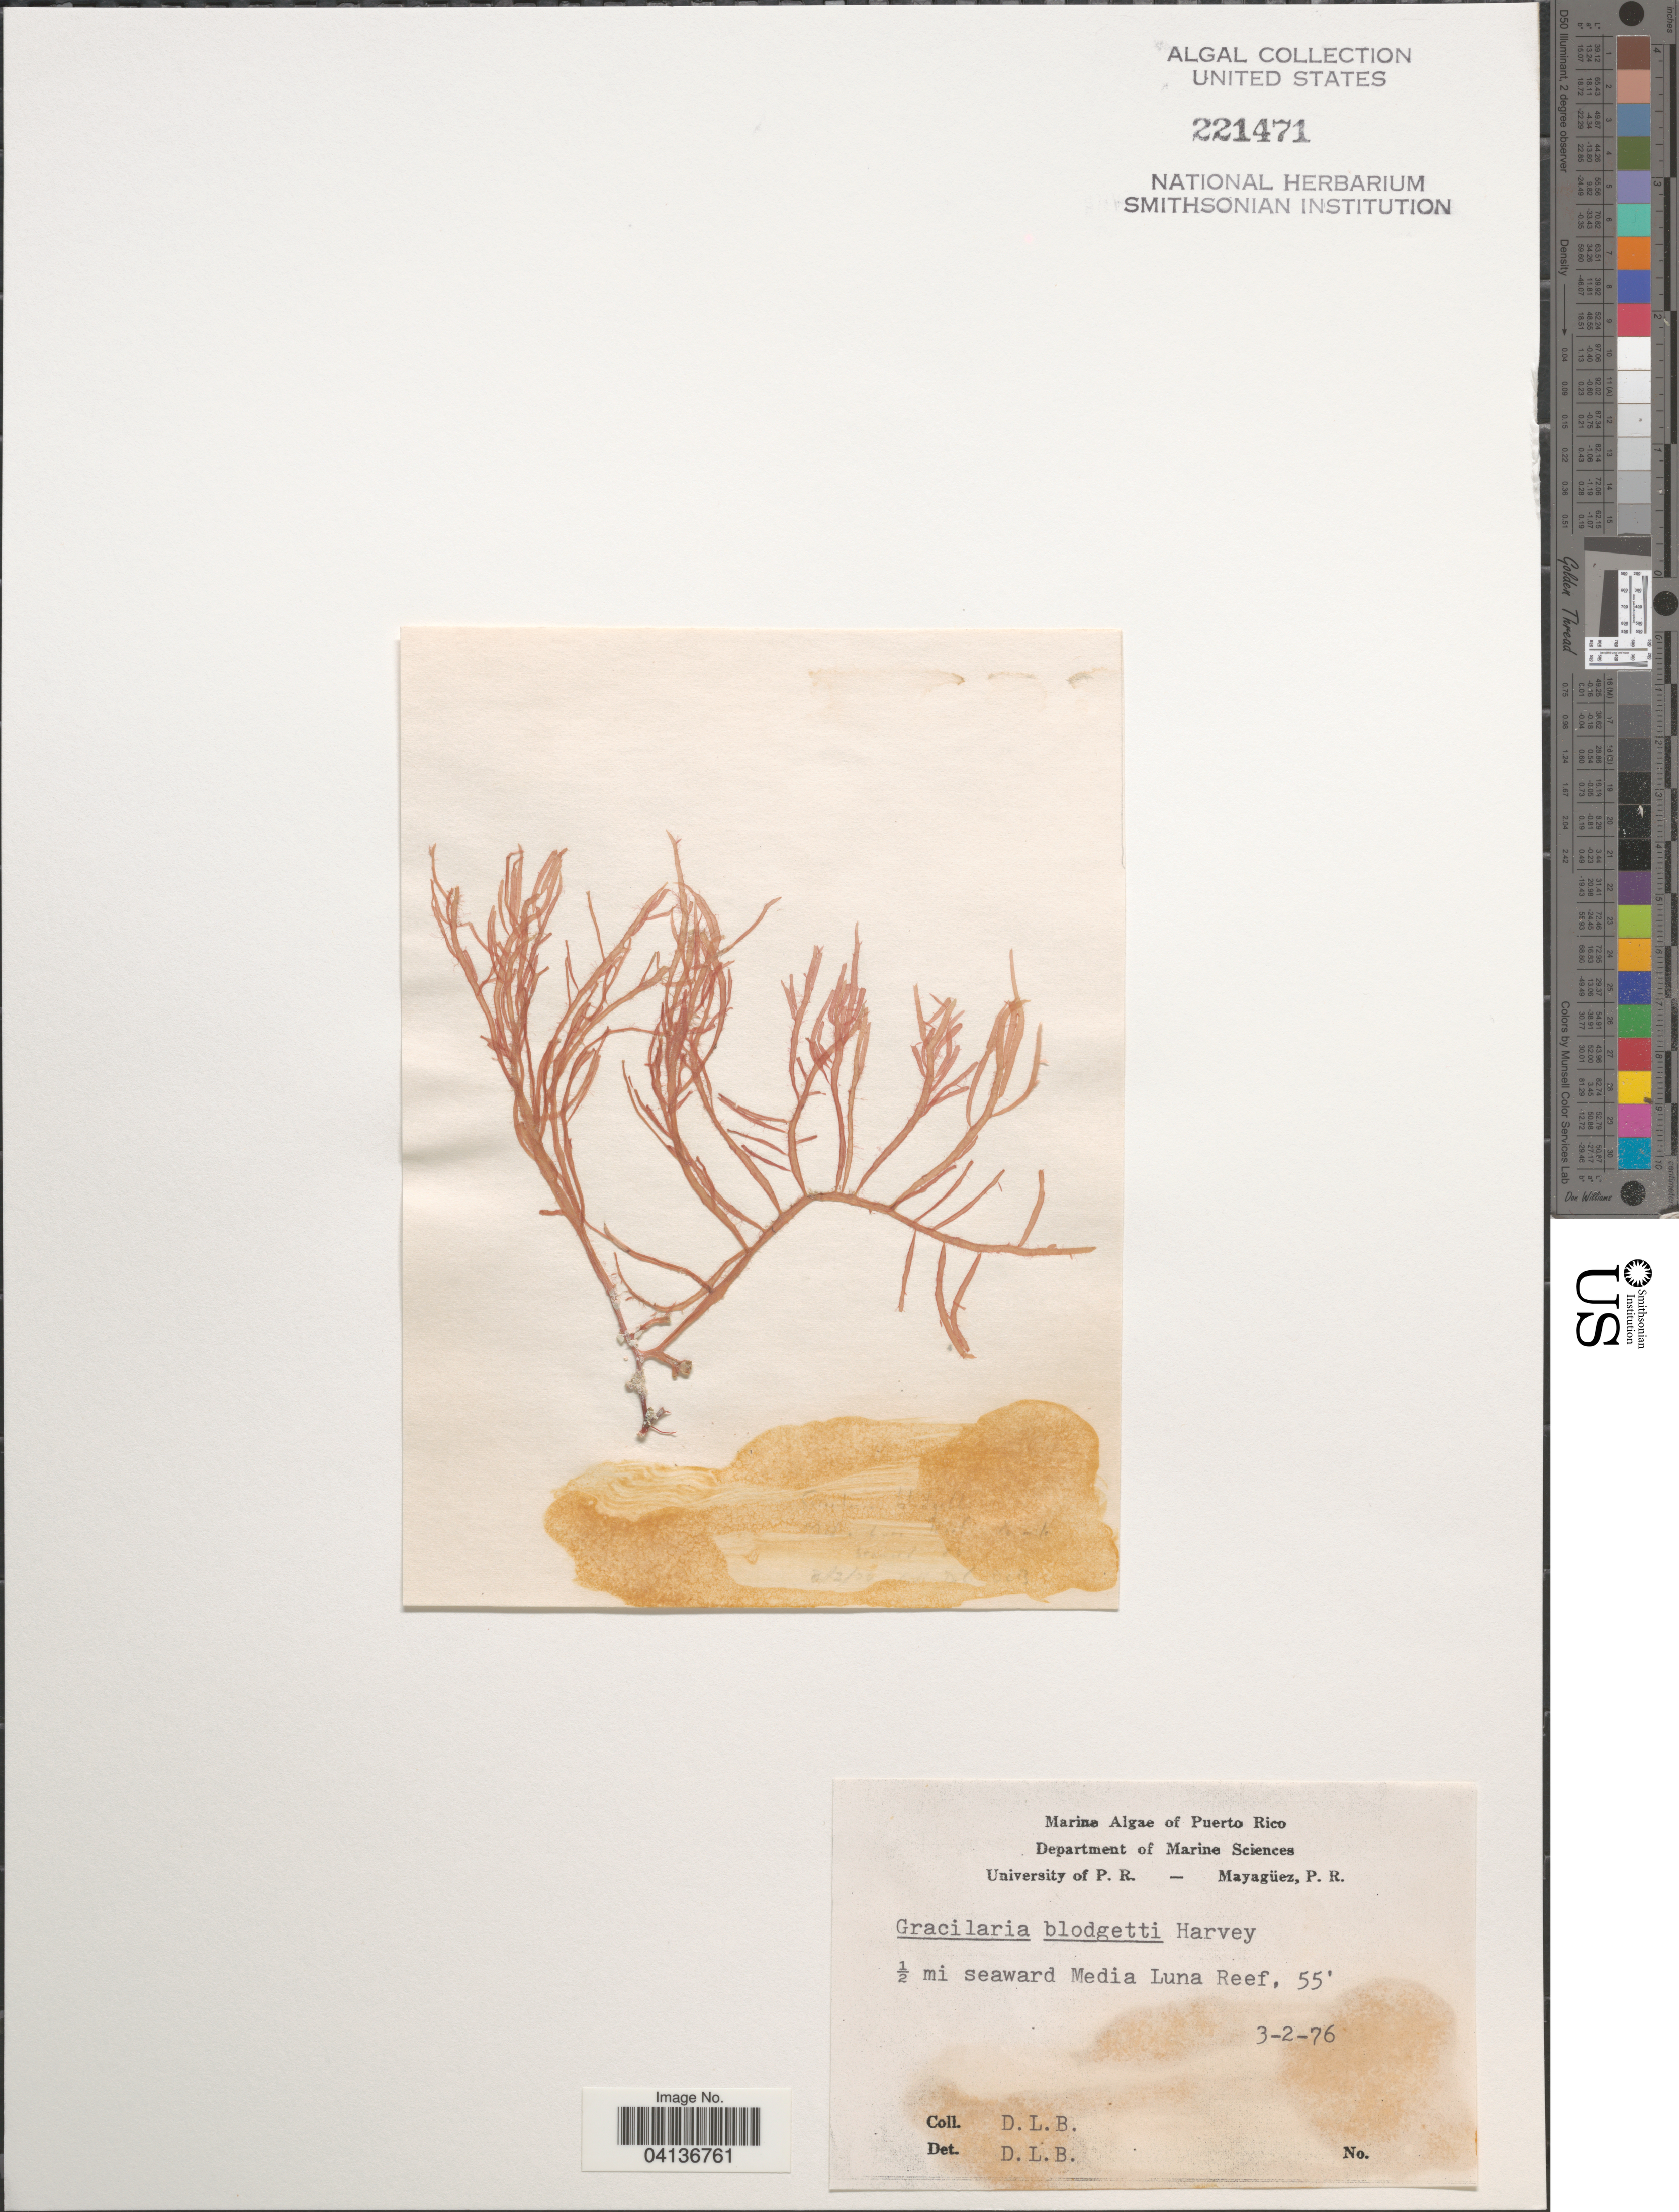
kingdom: Plantae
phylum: Rhodophyta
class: Florideophyceae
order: Gracilariales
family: Gracilariaceae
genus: Gracilaria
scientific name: Gracilaria blodgettii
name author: Harv.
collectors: D. L. B.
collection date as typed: Transcribed d/m/y: 2/3/76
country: Puerto Rico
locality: ½ mi seaward Media Luna Reef.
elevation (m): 17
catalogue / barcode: US 221471